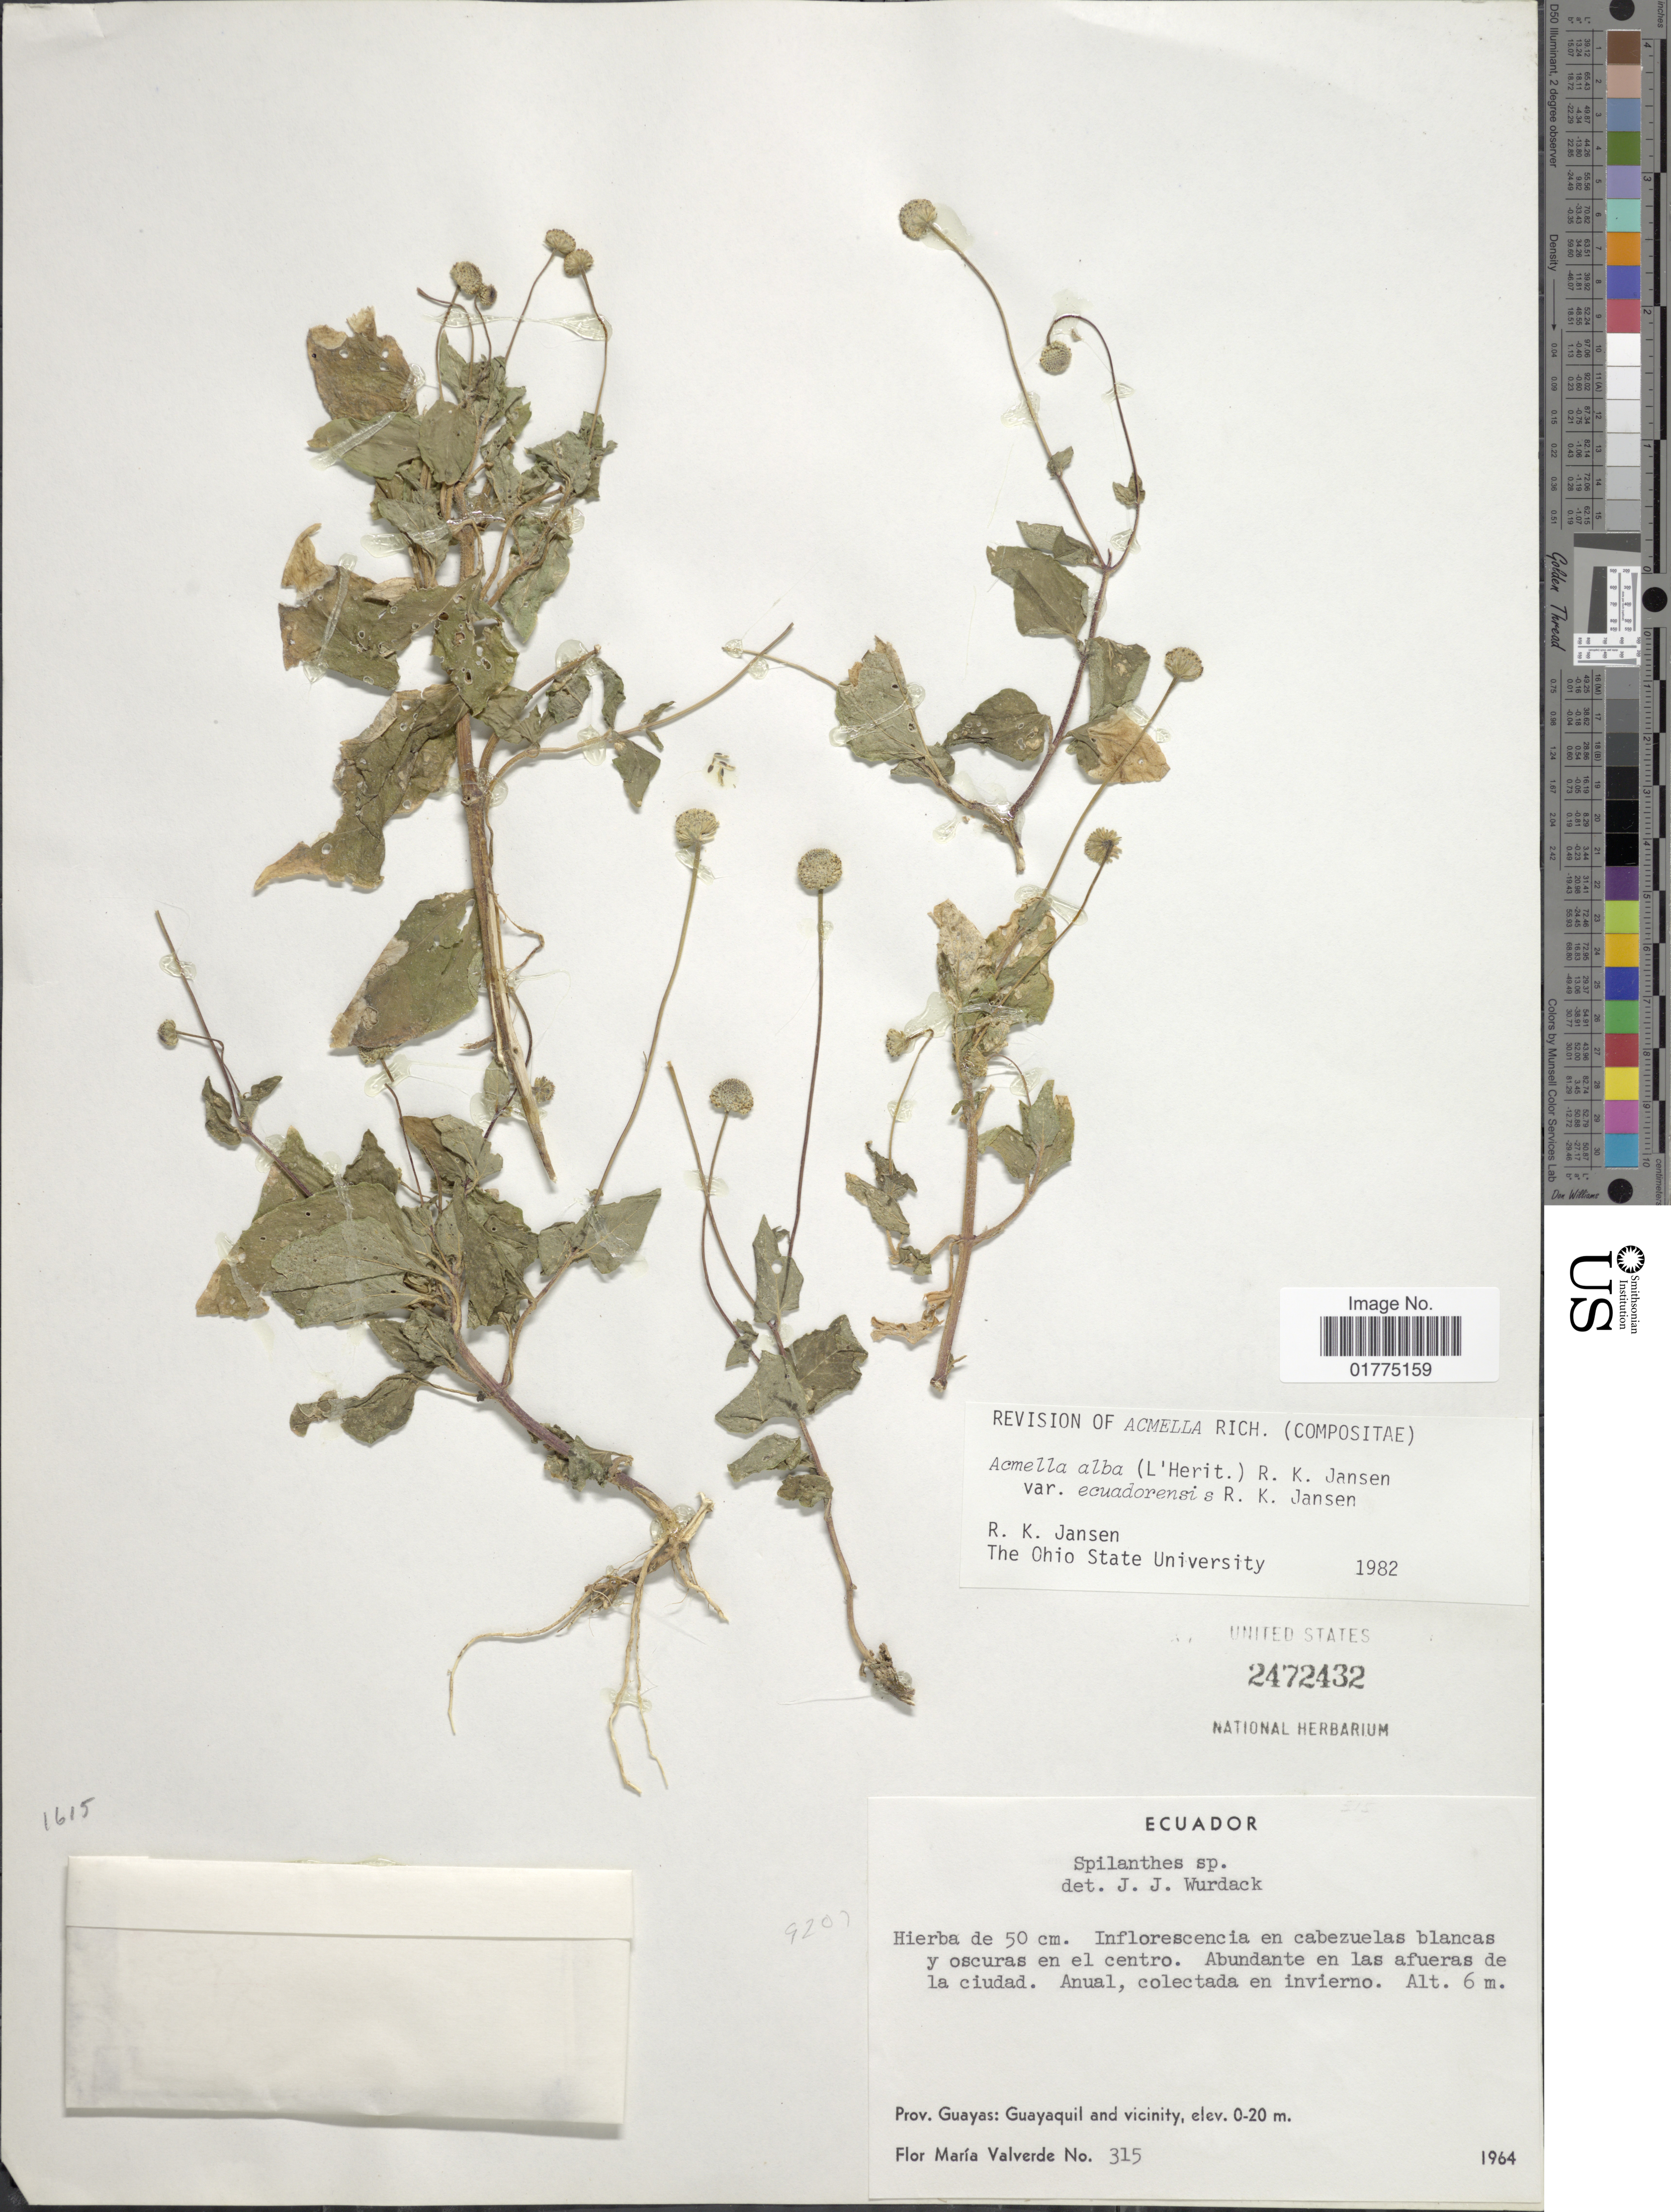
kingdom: Plantae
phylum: Tracheophyta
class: Magnoliopsida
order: Asterales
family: Asteraceae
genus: Acmella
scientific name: Acmella alba var. ecuadorensis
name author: R.K. Jansen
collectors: F. M. Valverde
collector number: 315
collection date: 1964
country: Ecuador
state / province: Guayas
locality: Prov. Guayas: Guayaquil and vicinity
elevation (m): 0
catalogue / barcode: US 2472432